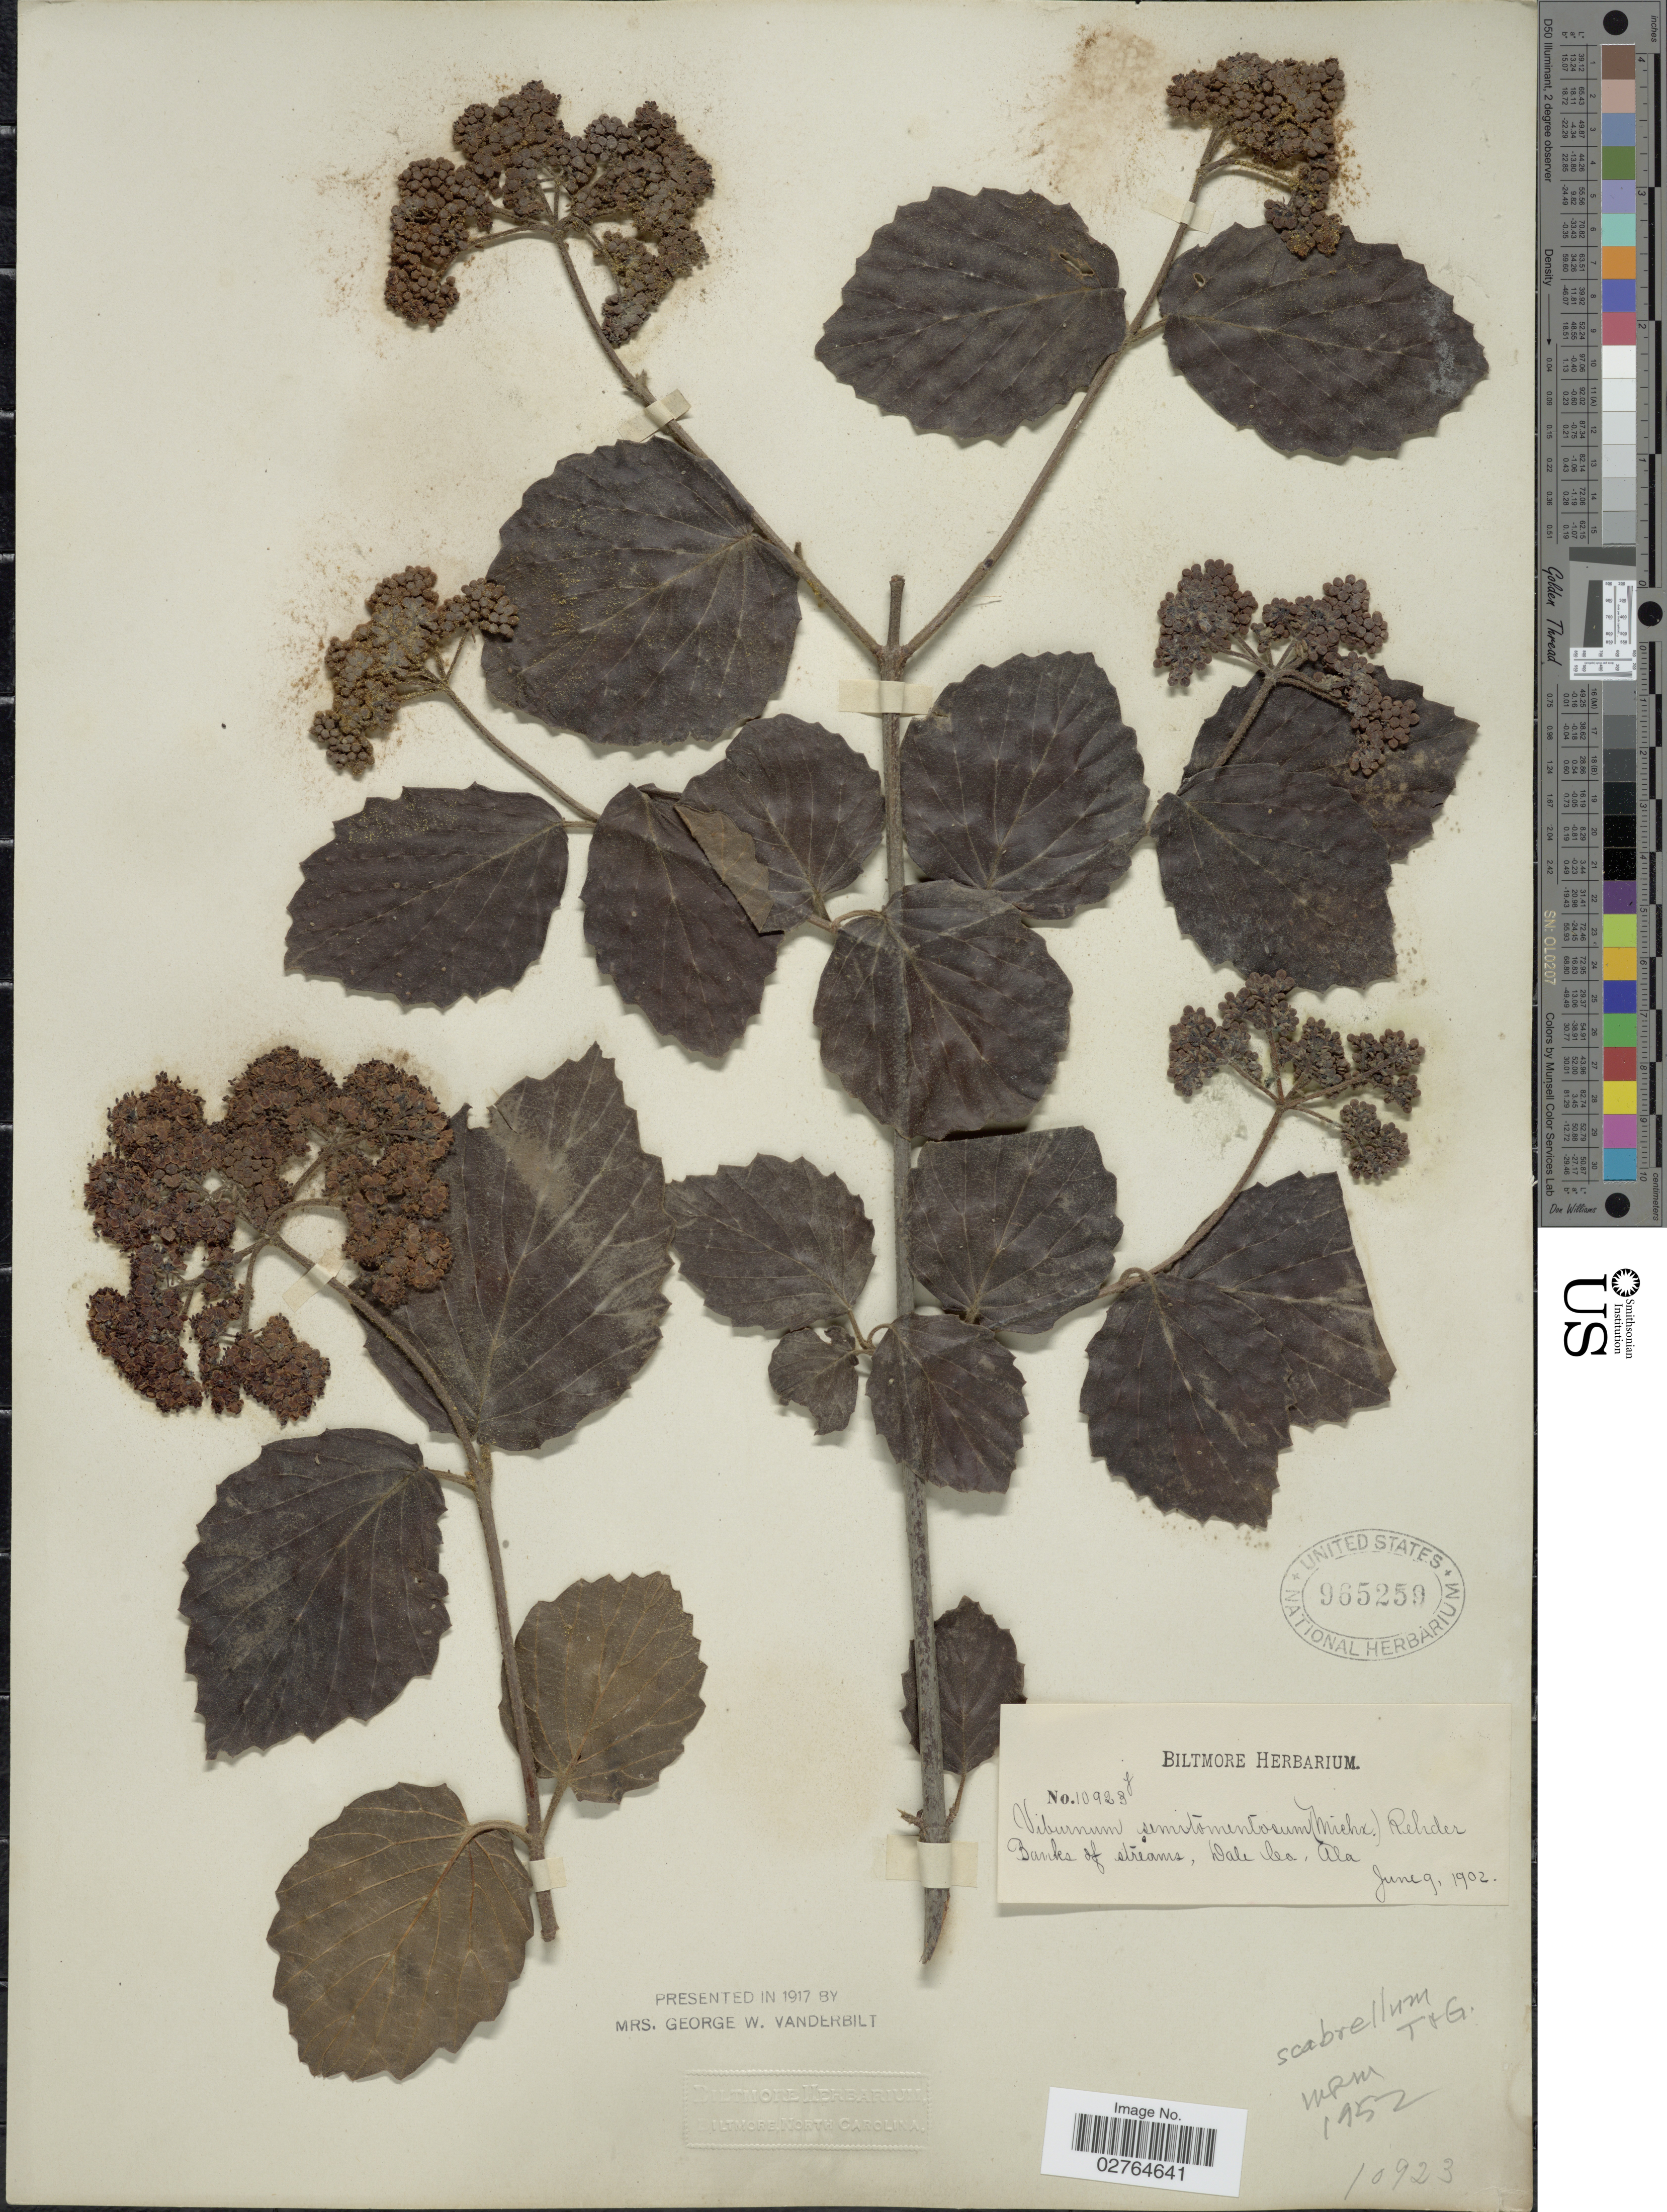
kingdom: Plantae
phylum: Tracheophyta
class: Magnoliopsida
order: Dipsacales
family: Viburnaceae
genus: Viburnum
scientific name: Viburnum scabrellum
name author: (Torr. & A. Gray) Chapm.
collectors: ex herb. Biltmore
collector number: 10923j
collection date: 1902-06-09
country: United States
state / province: Alabama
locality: Banks of streams, Dale Co.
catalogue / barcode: US 965259